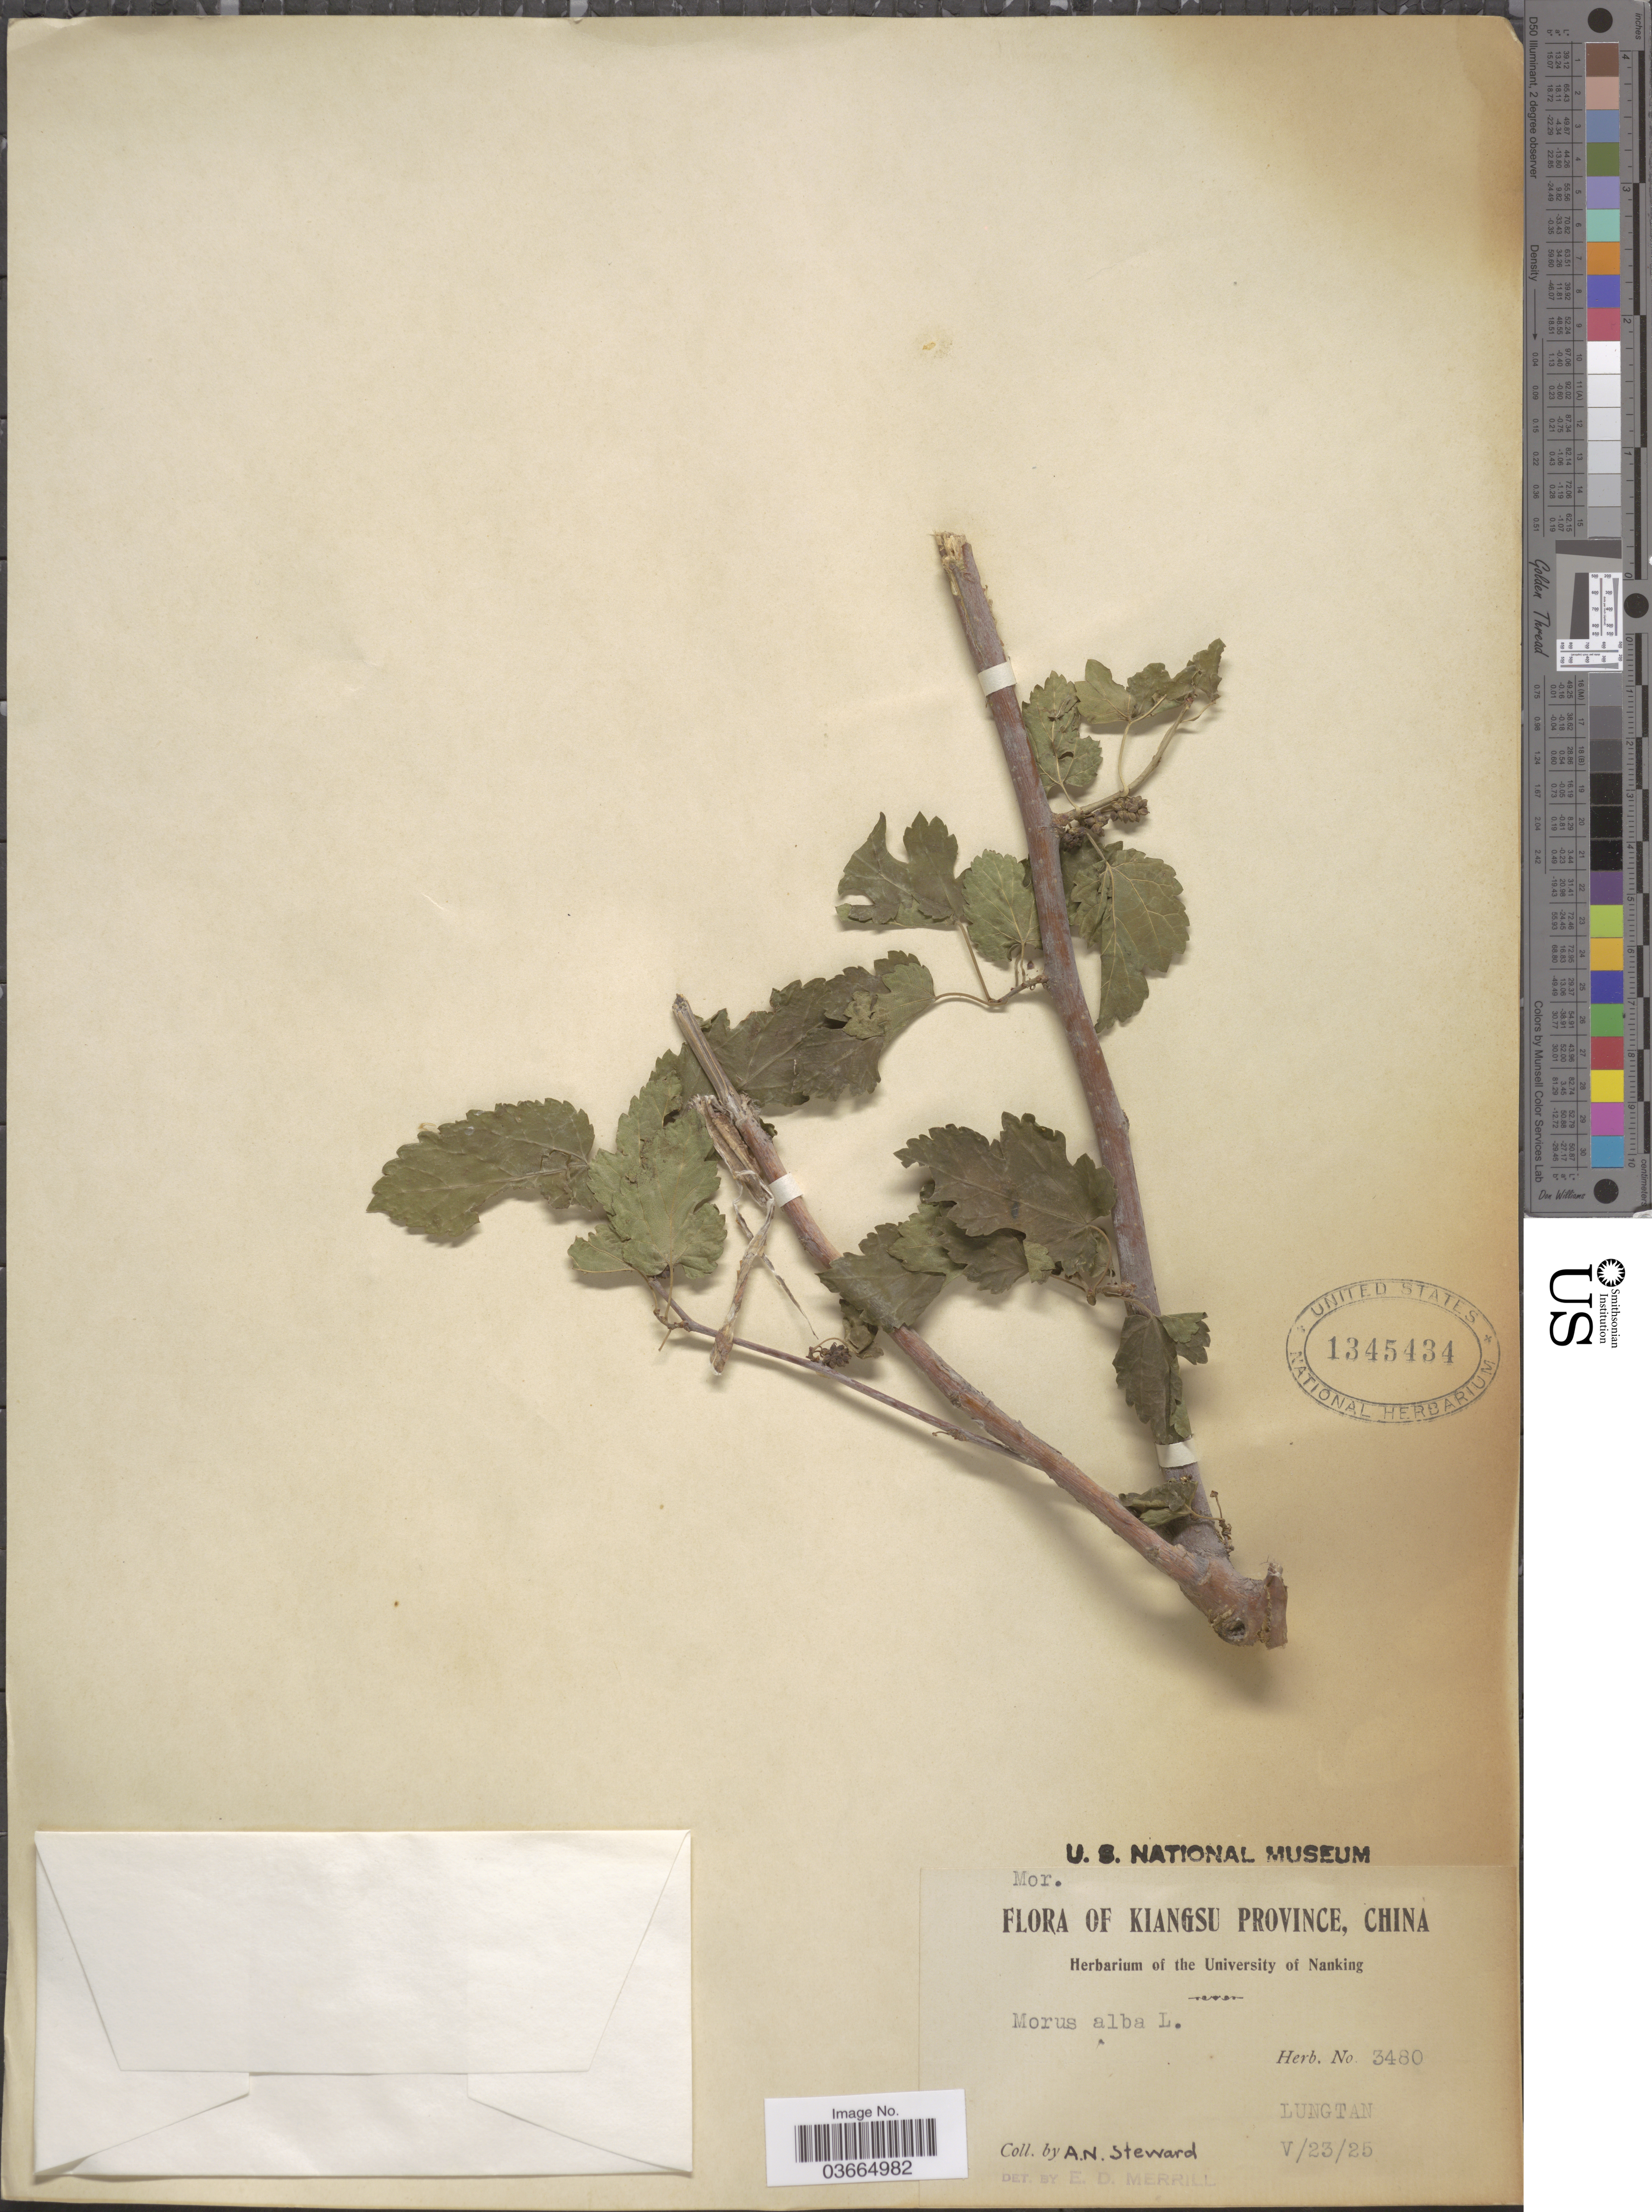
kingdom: Plantae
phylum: Tracheophyta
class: Magnoliopsida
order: Rosales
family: Moraceae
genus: Morus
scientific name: Morus alba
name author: L.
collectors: A. N. Steward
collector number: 3480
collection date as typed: Transcribed d/m/y: 23/5/25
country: China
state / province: Jiangsu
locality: Kiangsu Province. Lungtan.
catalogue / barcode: US 1345434